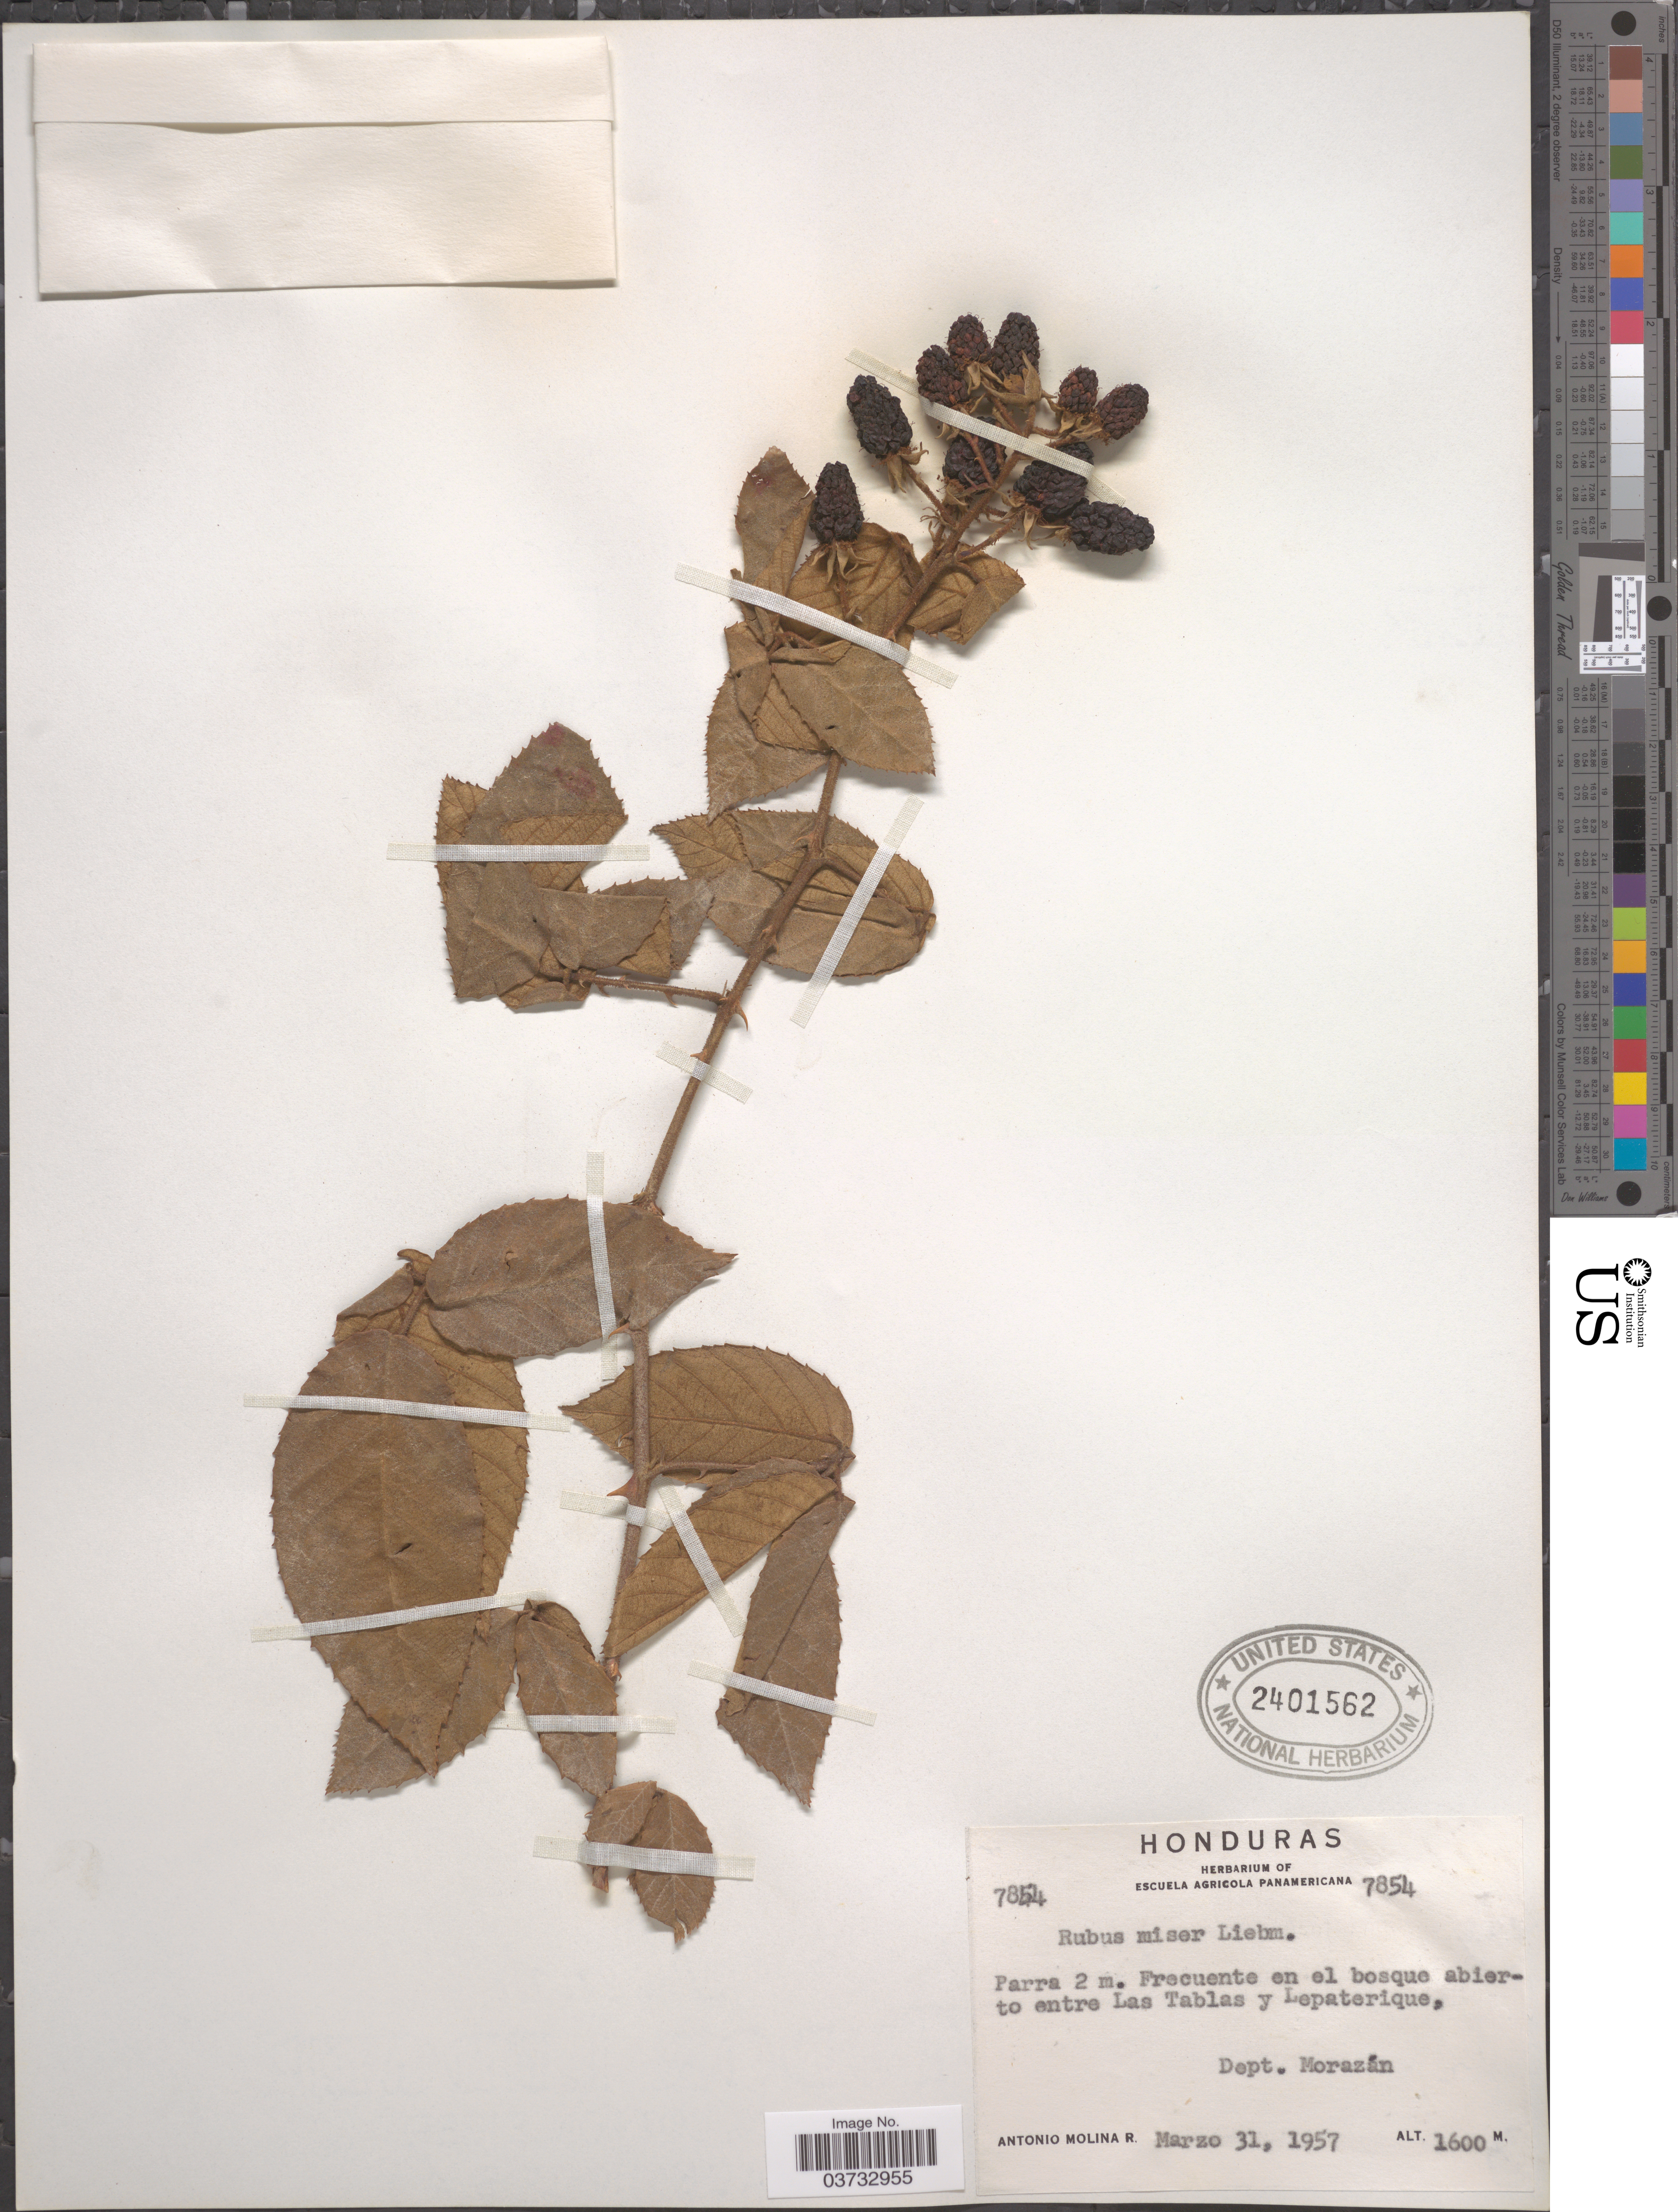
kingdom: Plantae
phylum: Tracheophyta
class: Magnoliopsida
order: Rosales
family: Rosaceae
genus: Rubus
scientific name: Rubus miser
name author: Liebm.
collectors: A. Molina R.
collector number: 7854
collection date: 1957-03-31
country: Honduras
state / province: Fco. Morazán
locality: Frecuente en el bosque abierto entre Las Tablas y Lepaterique, Dept. Morazán.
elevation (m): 1600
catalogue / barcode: US 2401562